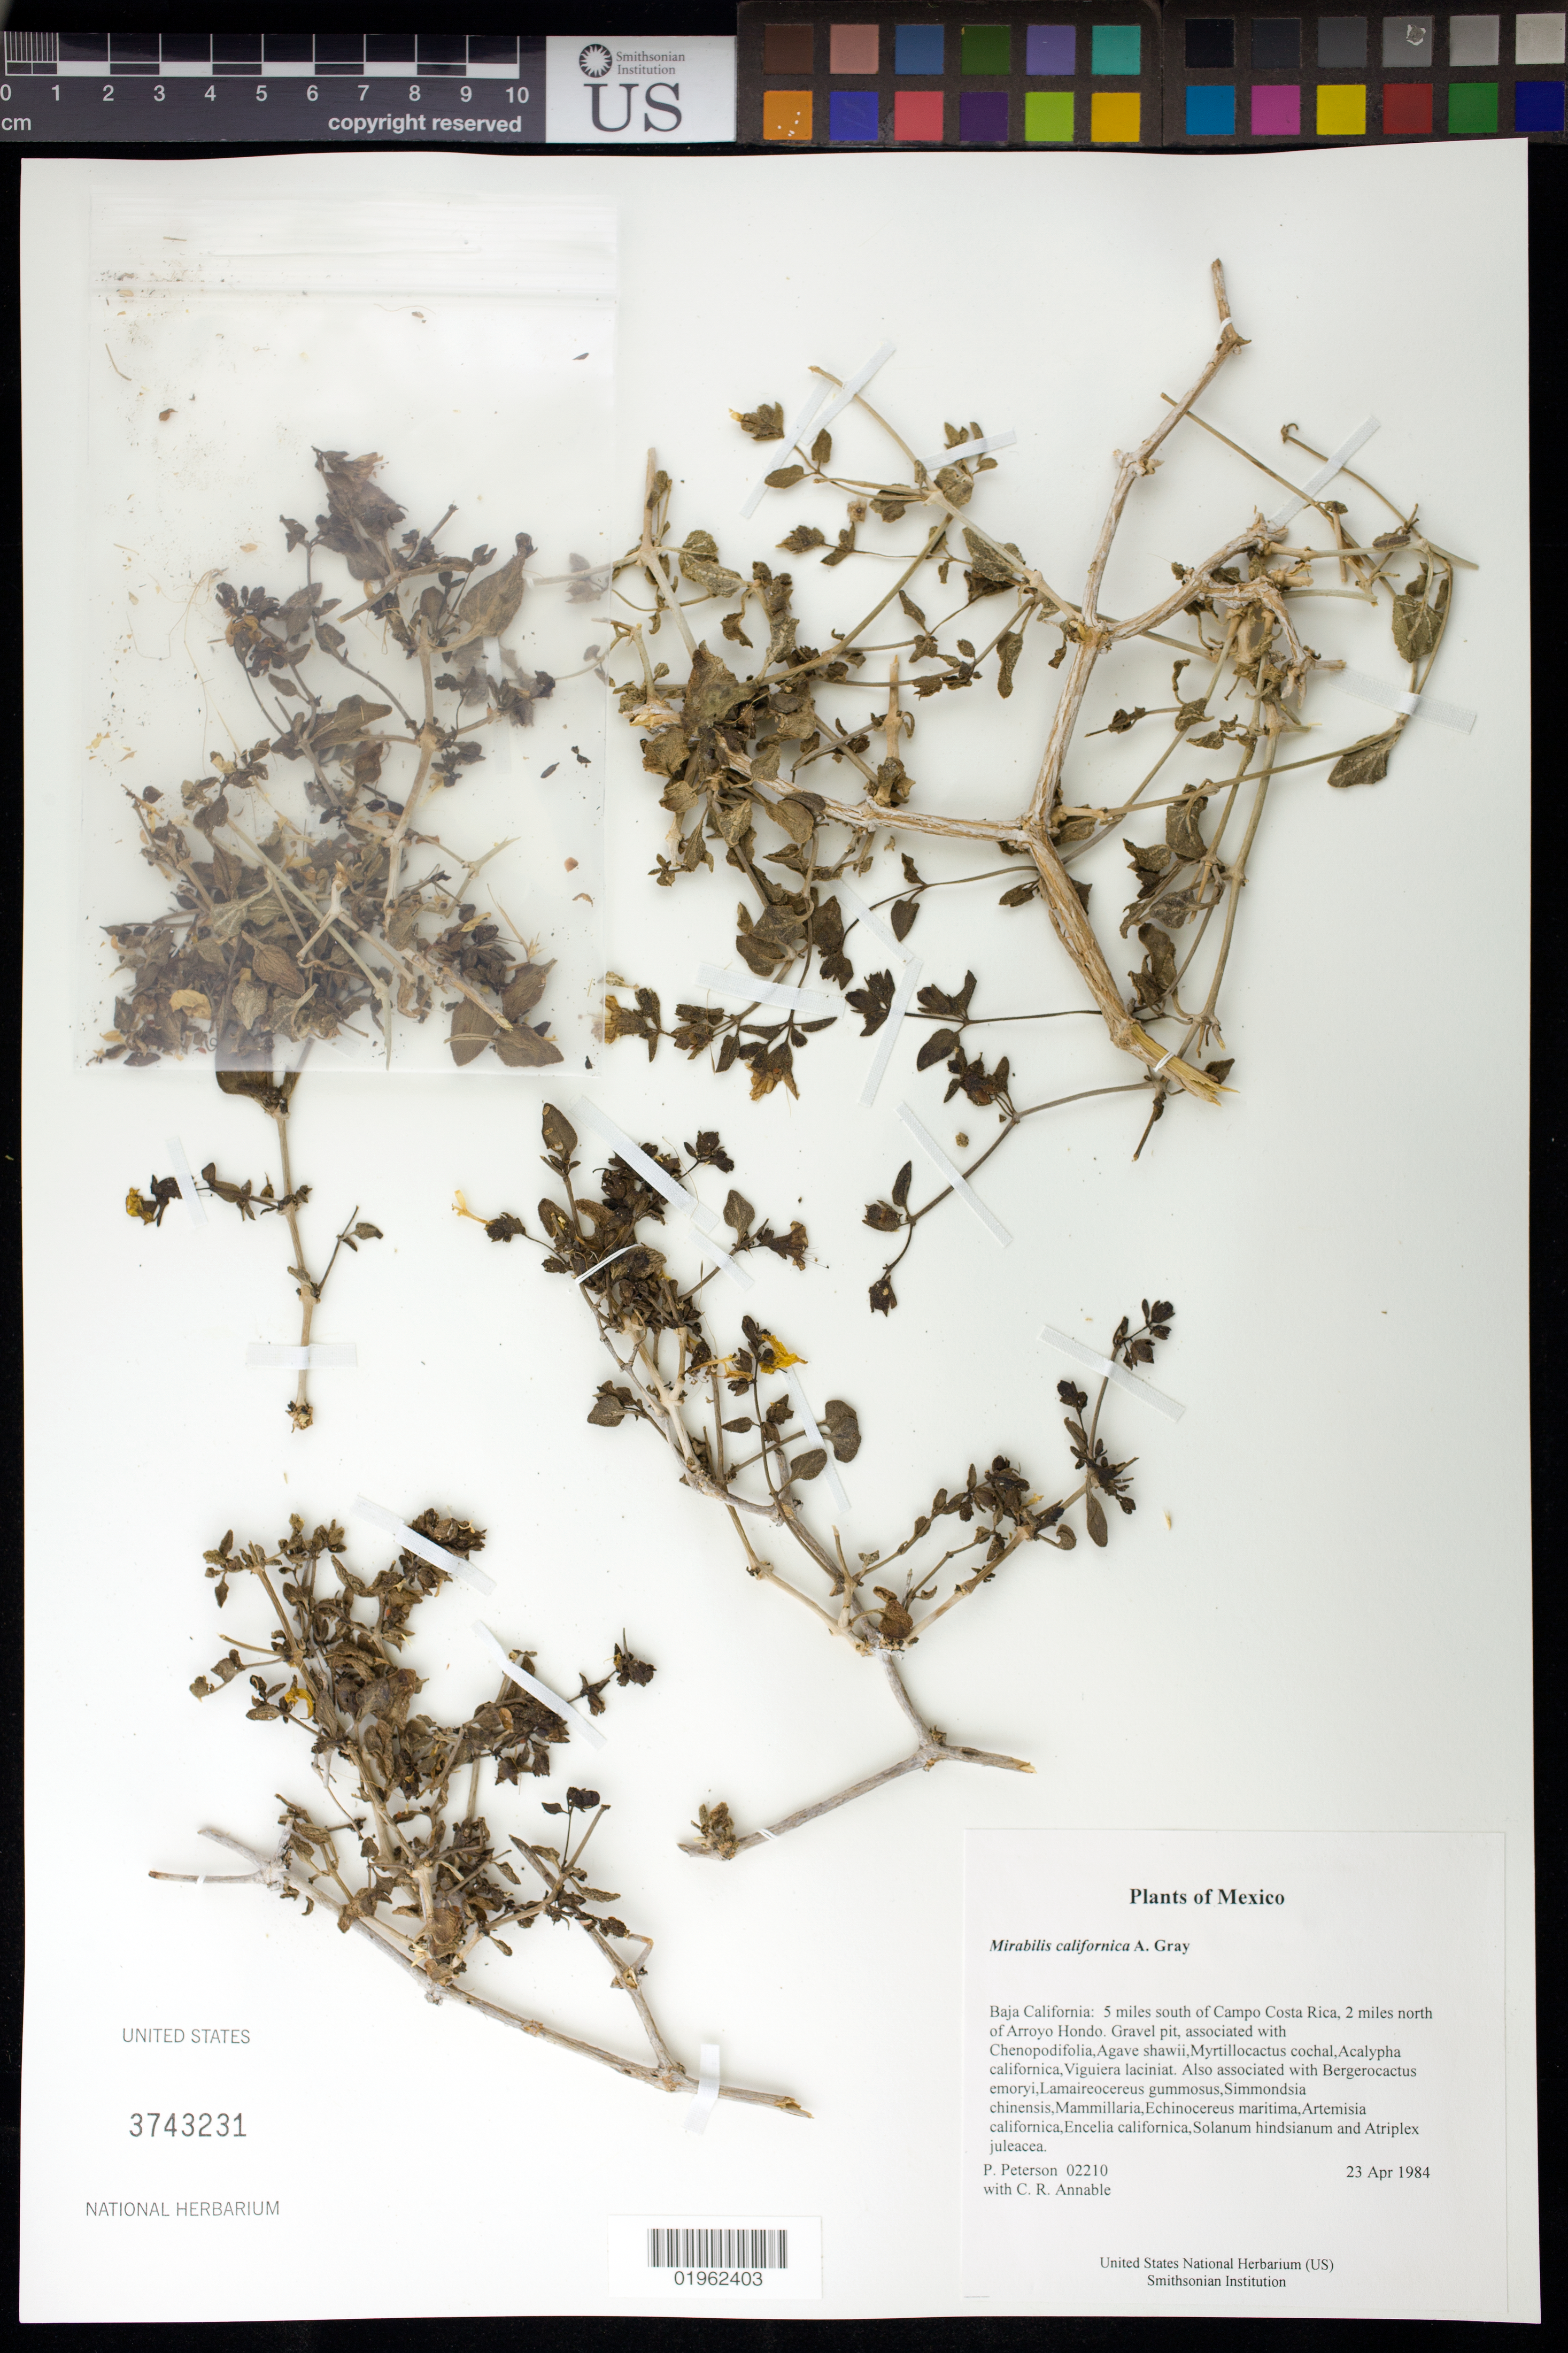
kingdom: Plantae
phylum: Tracheophyta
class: Magnoliopsida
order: Caryophyllales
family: Nyctaginaceae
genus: Mirabilis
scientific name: Mirabilis californica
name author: A. Gray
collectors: P. M. Peterson & C. R. Annable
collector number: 02210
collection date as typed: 23 Apr 1984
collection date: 1984-04-23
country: Mexico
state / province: Baja California Norte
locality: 5 miles south of Campo Costa Rica, 2 miles north of Arroyo Hondo.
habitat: Gravel pit, associated with Chenopodifolia,Agave shawii,Myrtillocactus cochal,Acalypha californica,Viguiera laciniat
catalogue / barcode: US 3743231